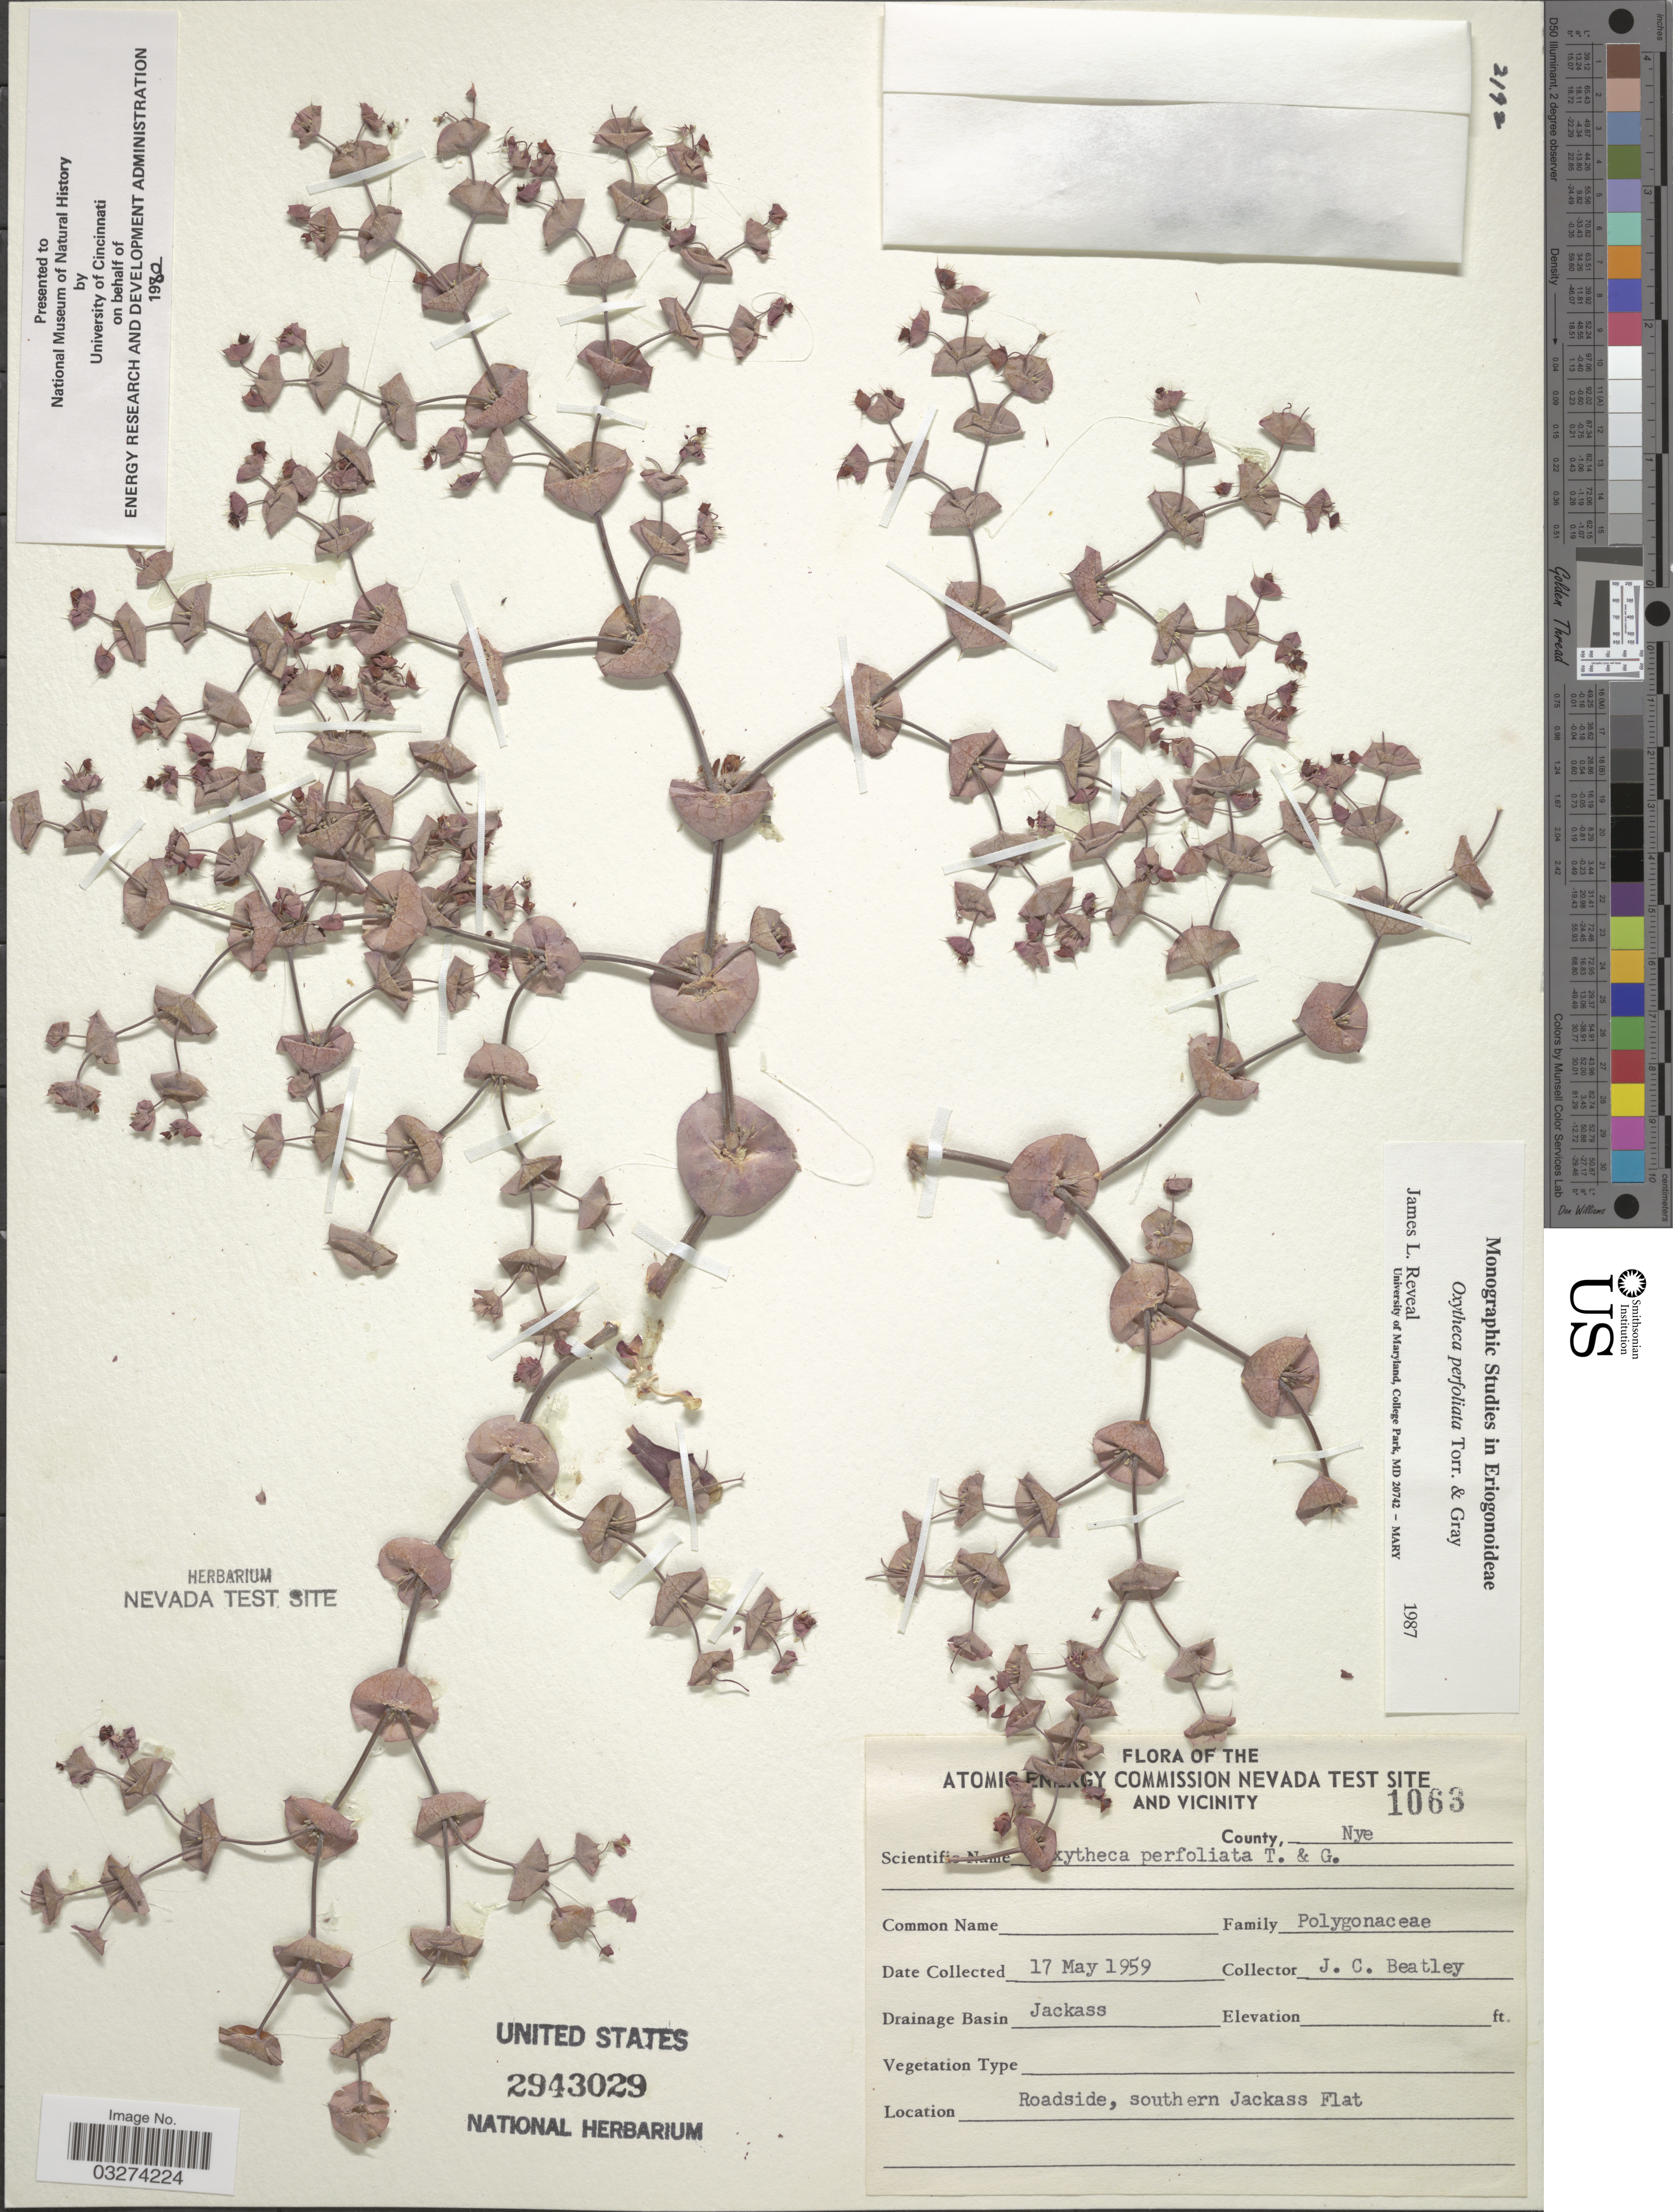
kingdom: Plantae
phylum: Tracheophyta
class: Magnoliopsida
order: Caryophyllales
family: Polygonaceae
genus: Oxytheca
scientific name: Oxytheca perfoliata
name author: Torr. & A. Gray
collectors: J. C. Beatley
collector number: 1063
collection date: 1959-05-17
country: United States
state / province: Nevada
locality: Atomic Energy Commission Nevada Test Site and Vicinity. County Nye. Drainage Basin Jackass. Roadside, southern Jackass Flat.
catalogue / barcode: US 2943029